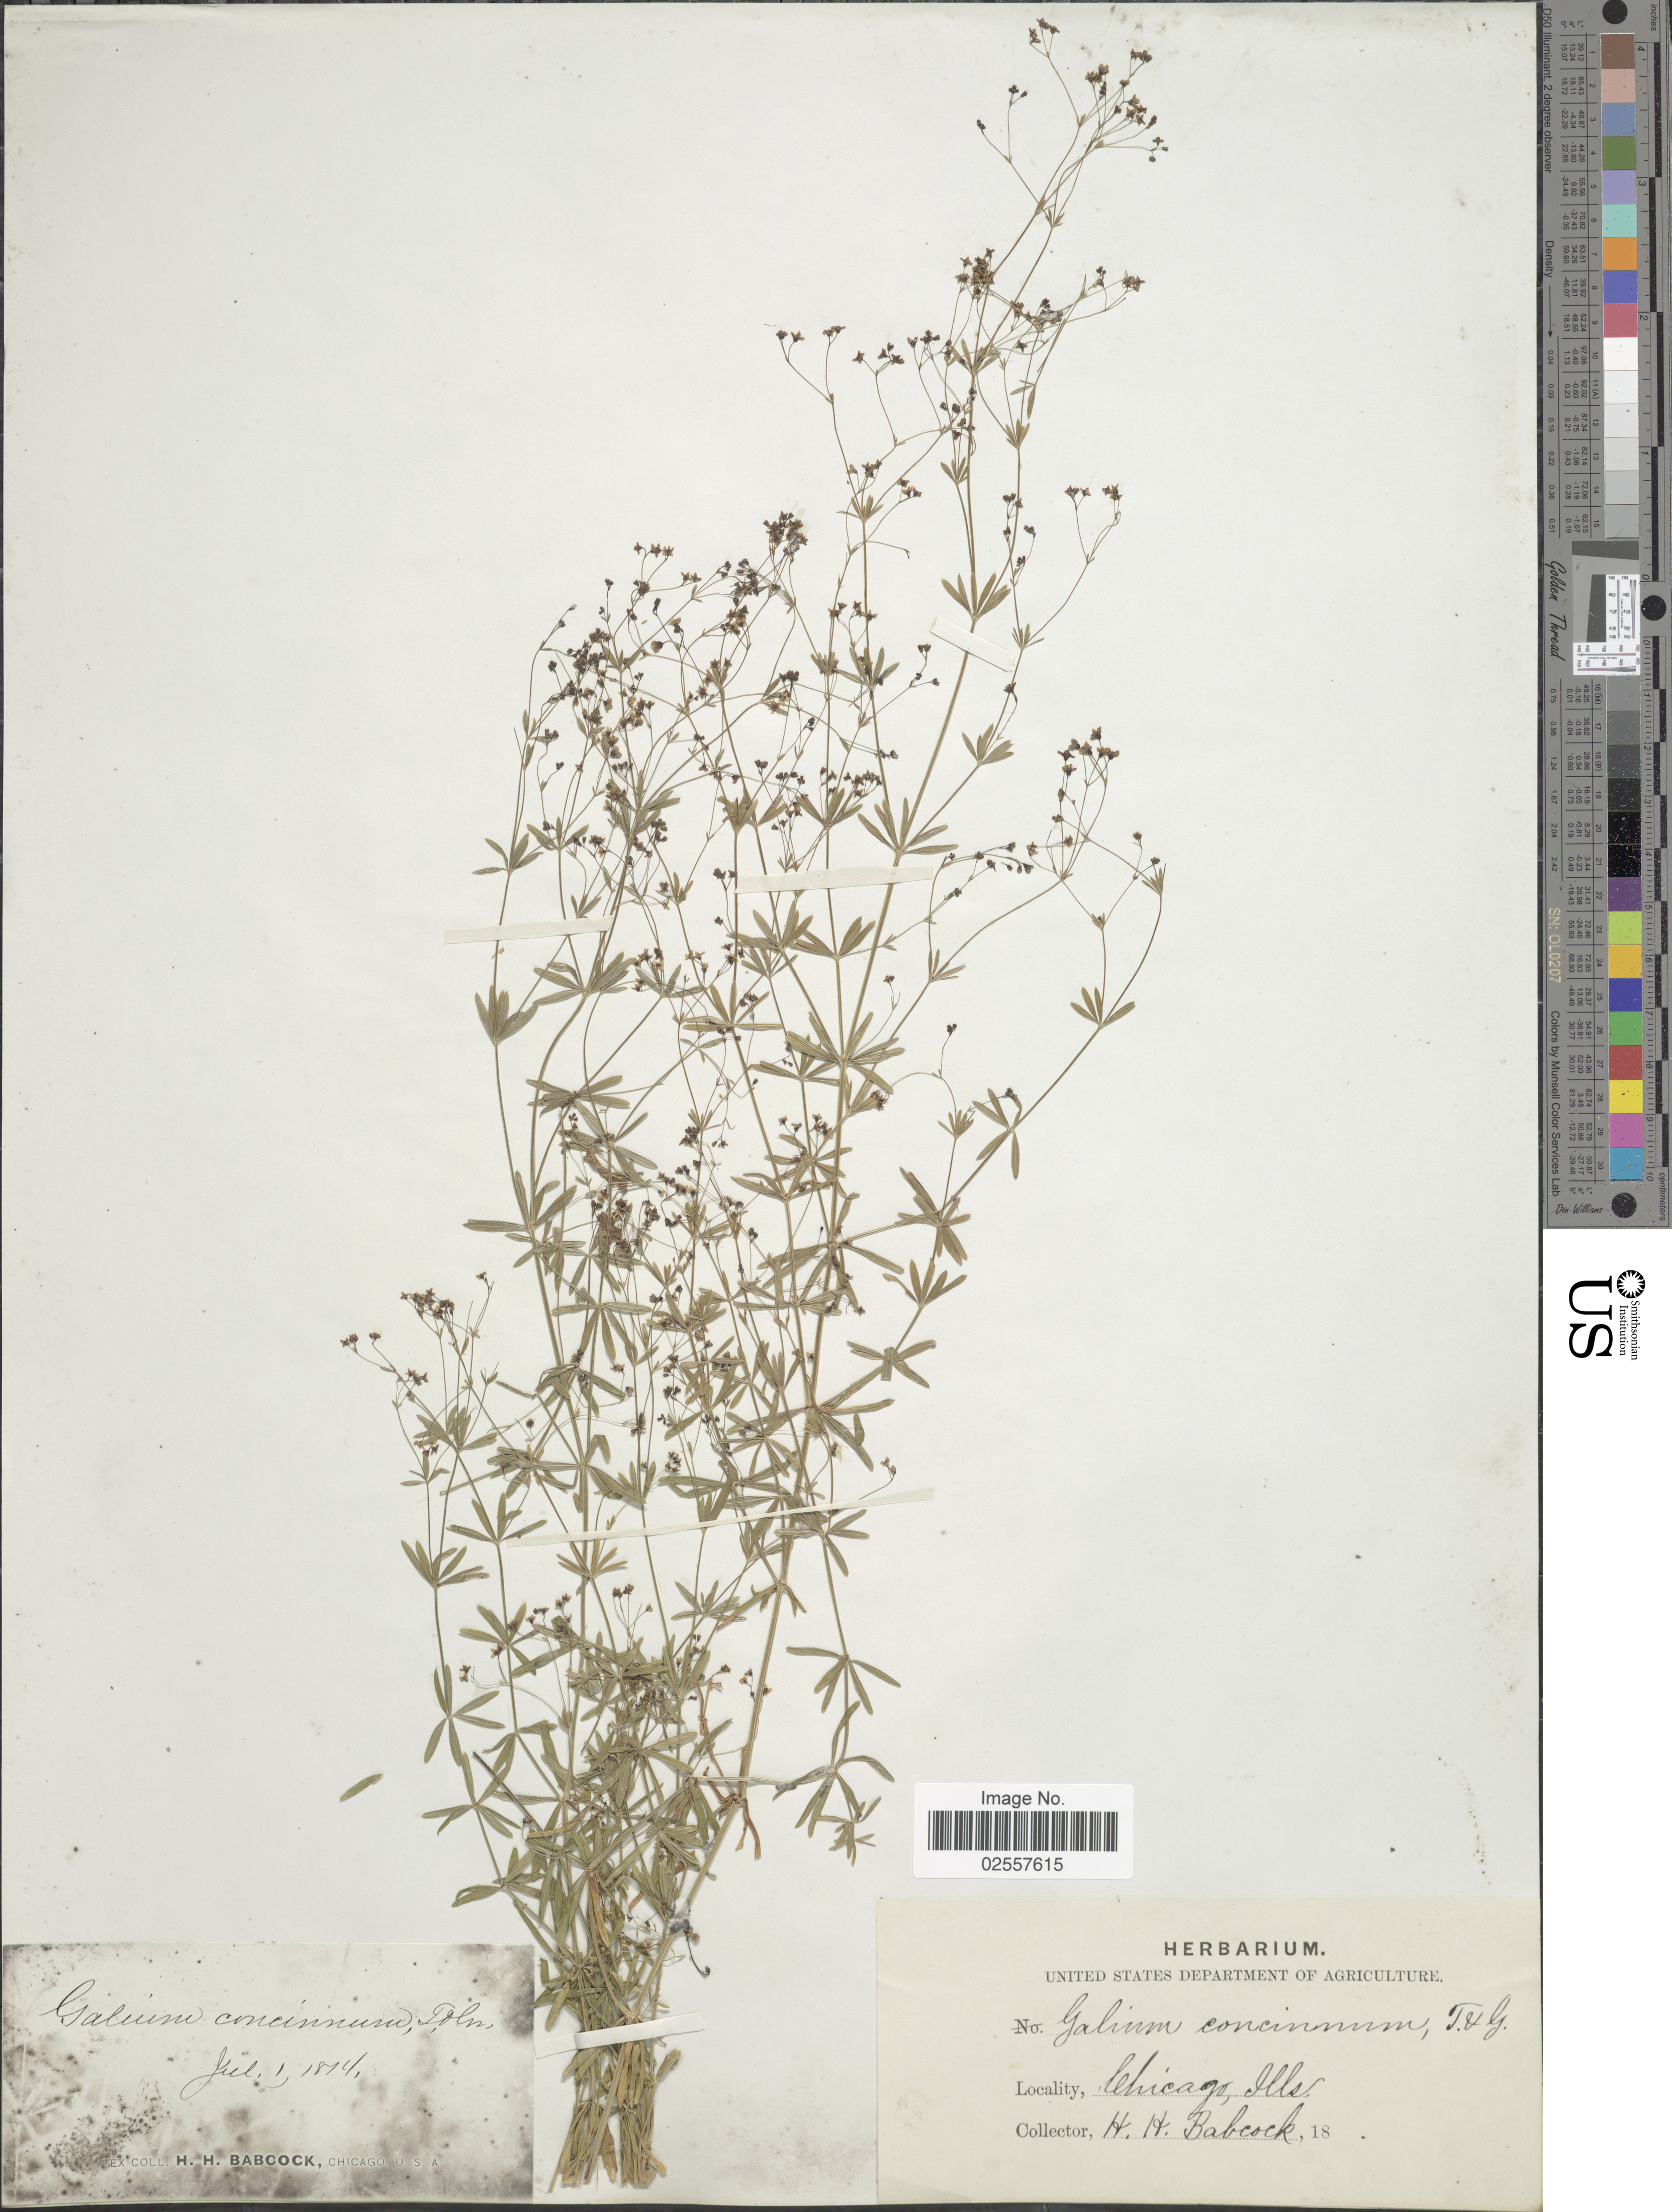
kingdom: Plantae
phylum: Tracheophyta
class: Magnoliopsida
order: Gentianales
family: Rubiaceae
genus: Galium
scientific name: Galium concinnum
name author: Torr. & A. Gray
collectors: H. Babcock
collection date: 1814-07-01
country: United States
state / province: Illinois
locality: Chicago